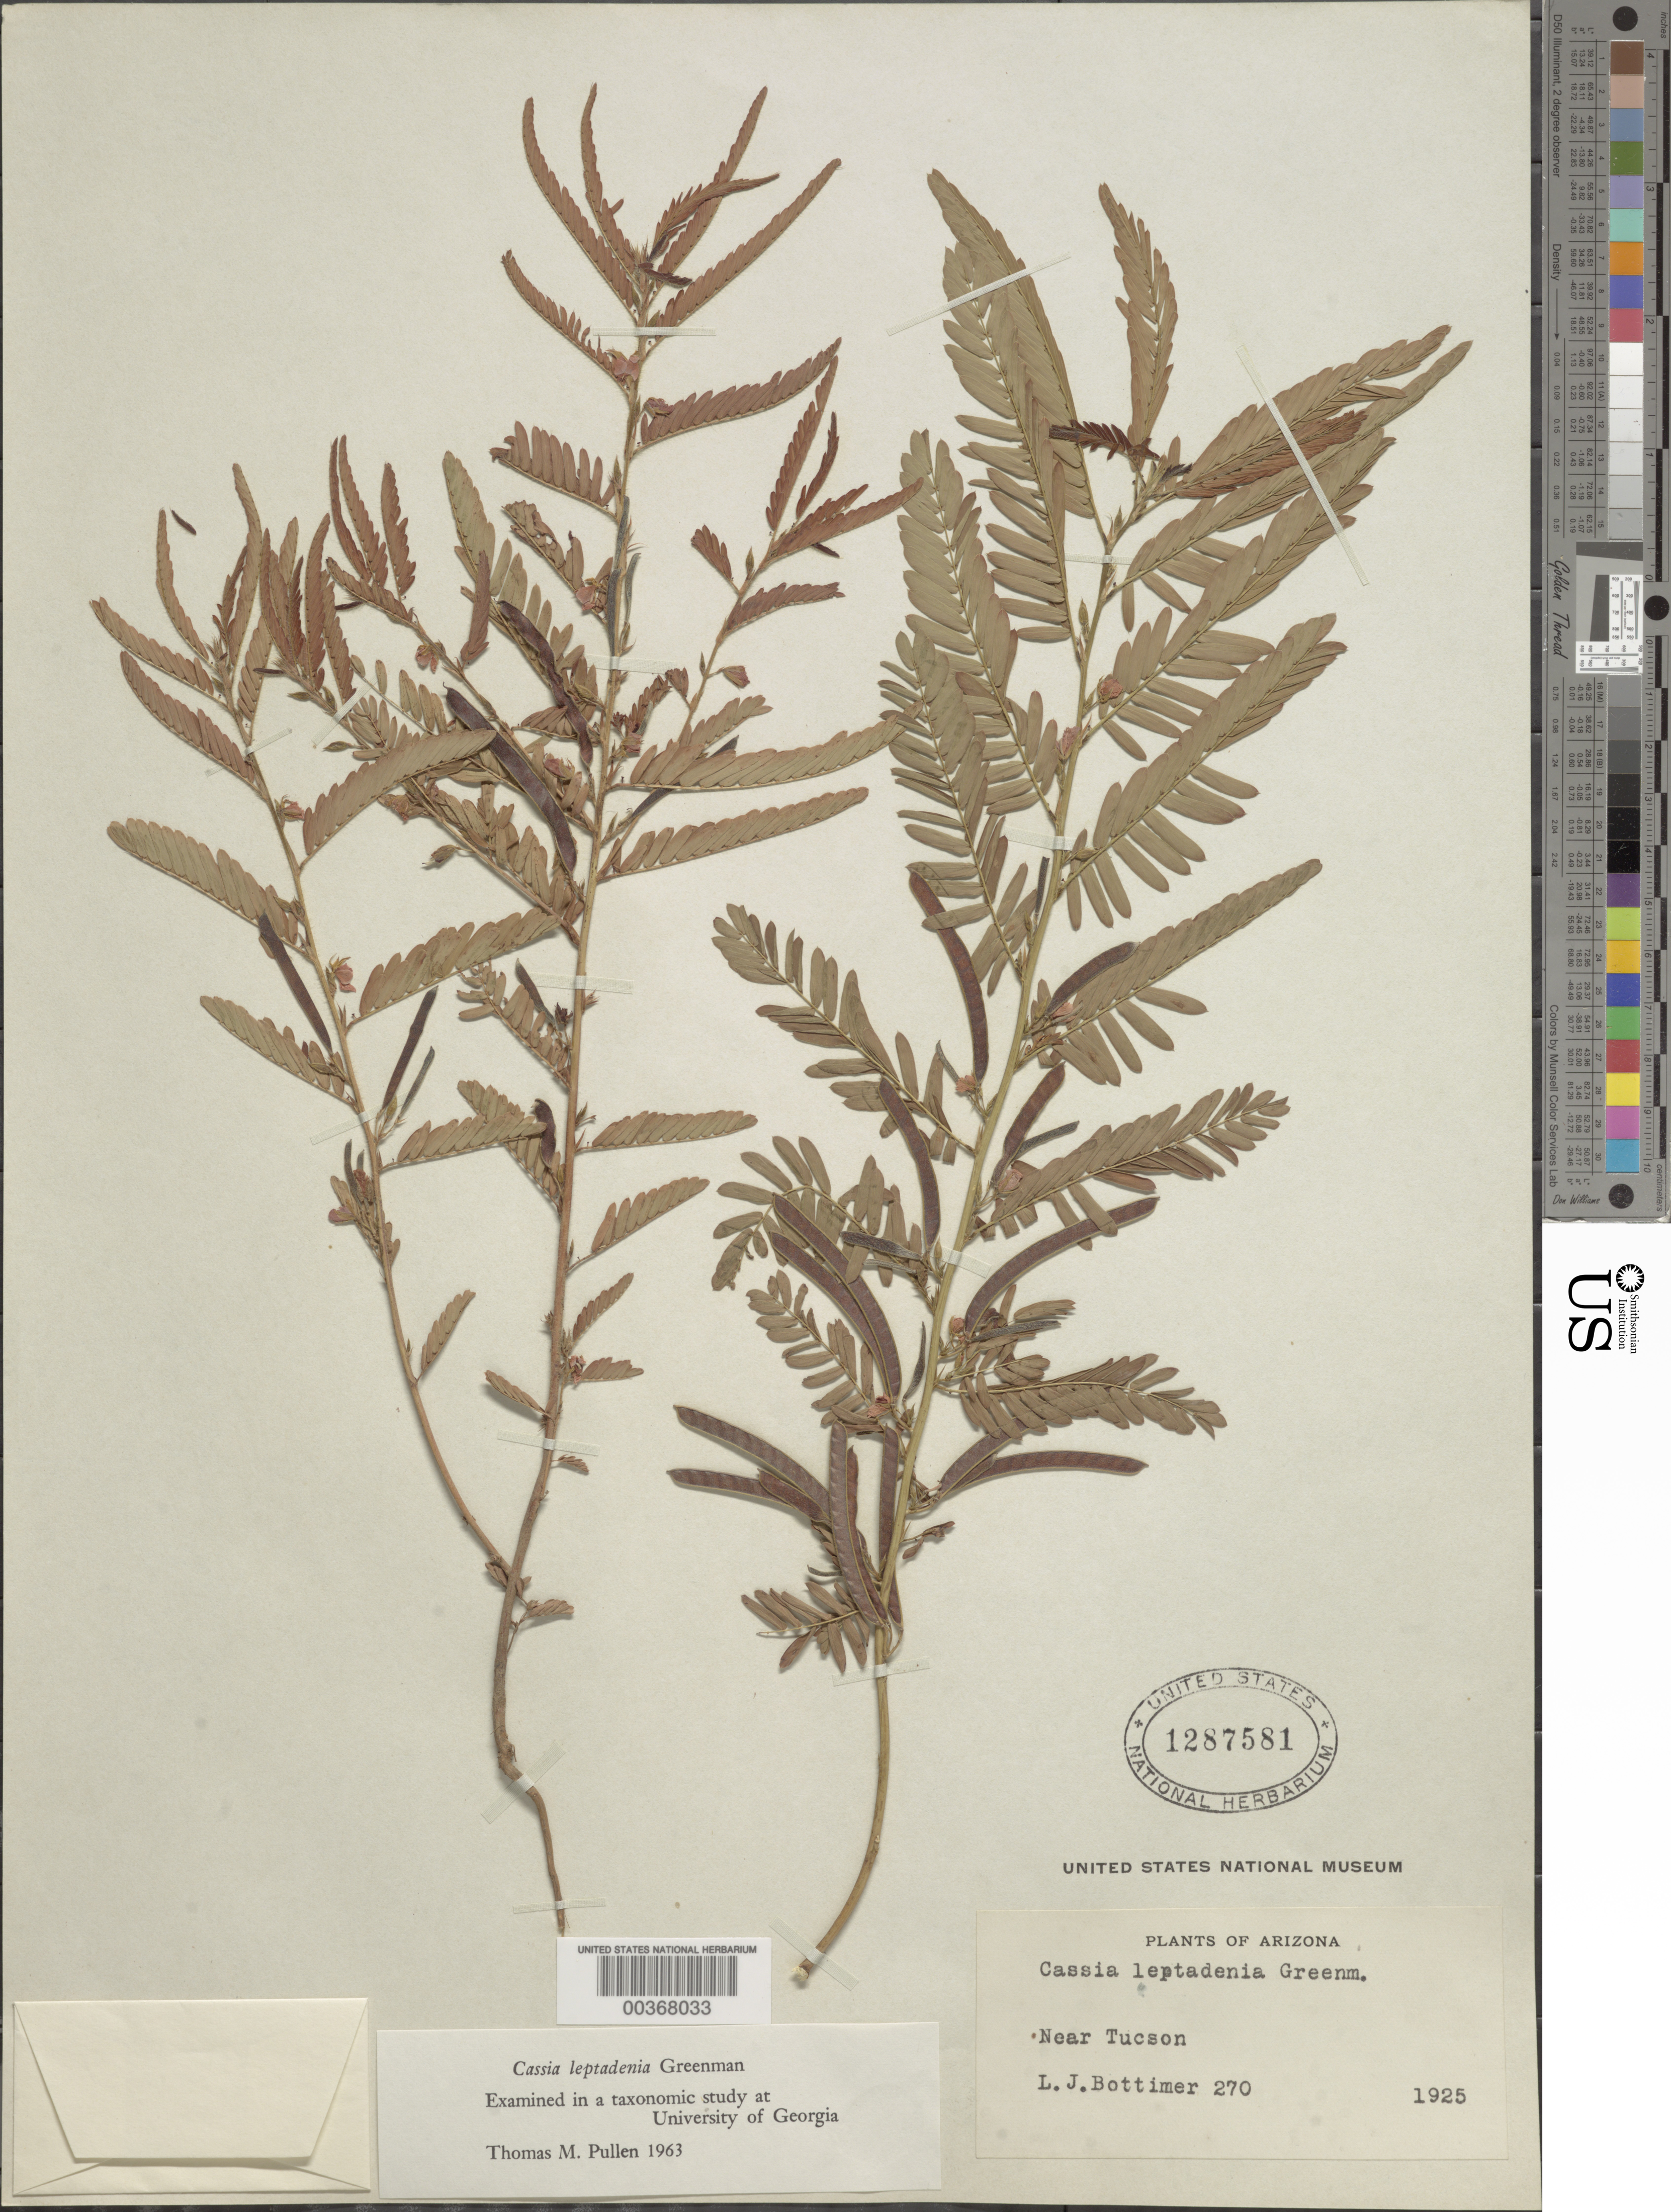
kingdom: Plantae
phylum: Tracheophyta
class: Magnoliopsida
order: Fabales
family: Fabaceae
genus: Chamaecrista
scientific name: Chamaecrista nictitans var. mensalis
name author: (Greenm.) H.S. Irwin & Barneby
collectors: L. Bottimer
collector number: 270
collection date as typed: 1925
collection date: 1925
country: United States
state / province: Arizona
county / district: Pima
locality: Near tucson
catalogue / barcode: US 1287581